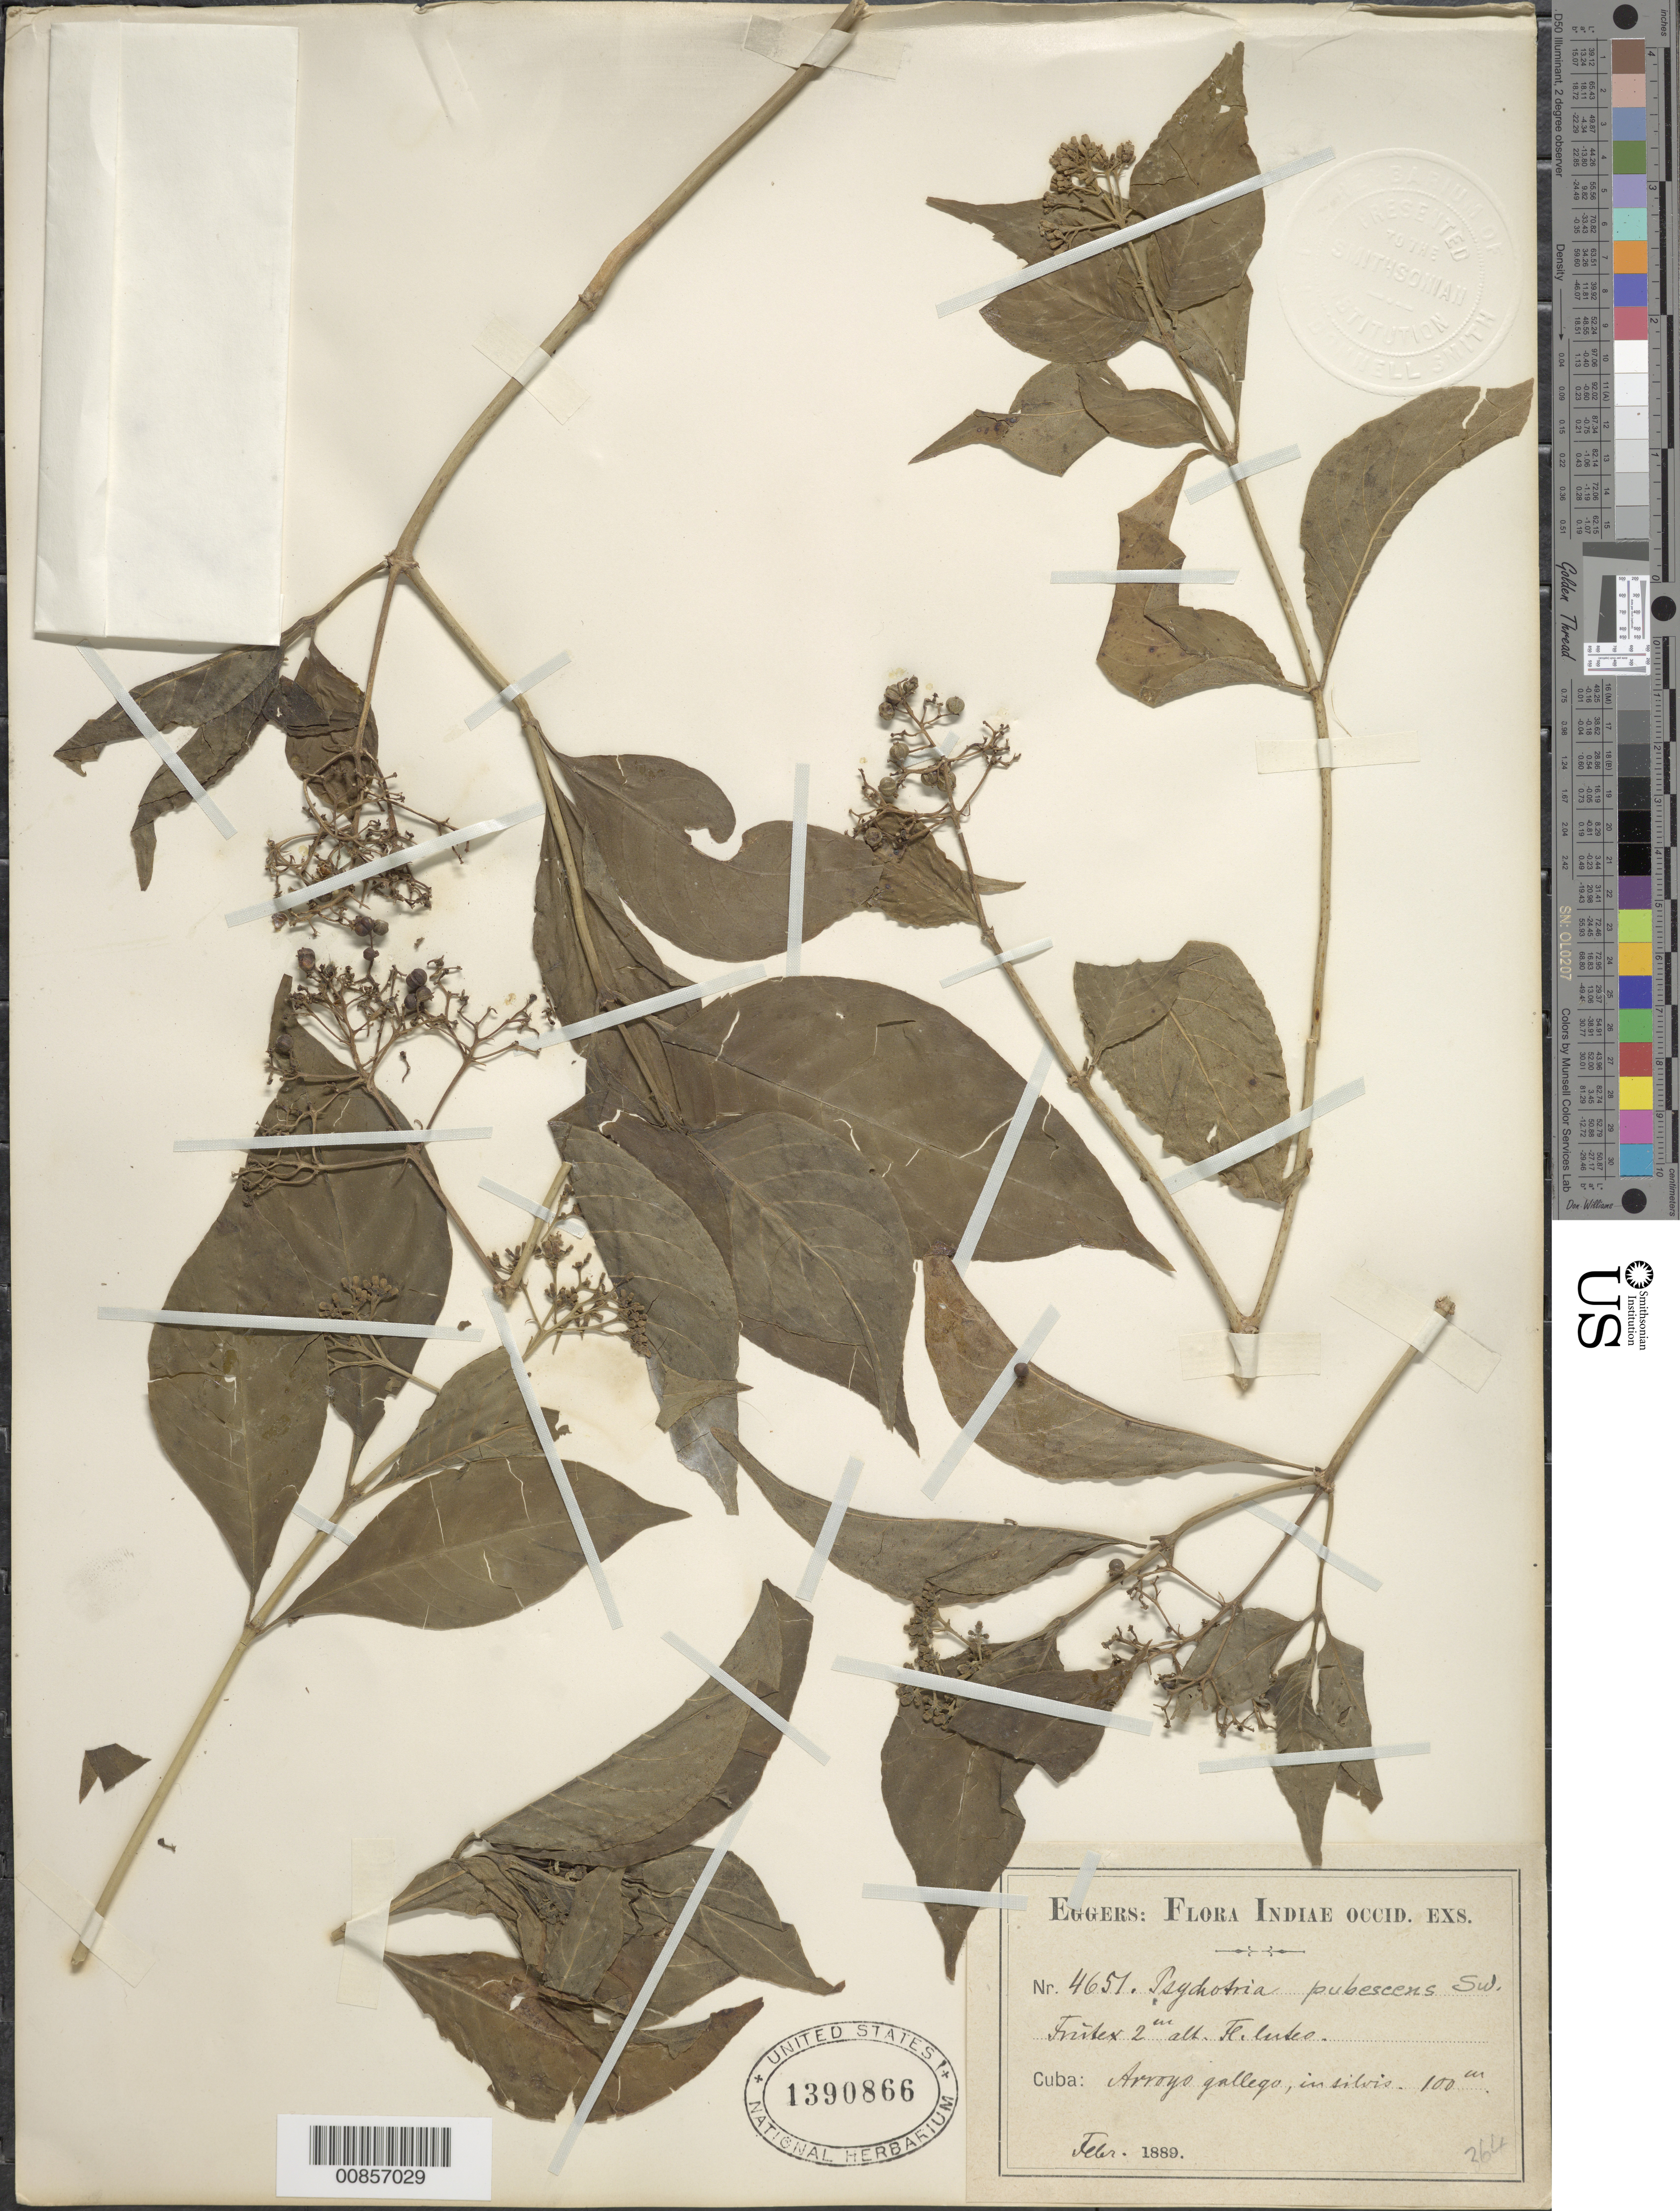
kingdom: Plantae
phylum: Tracheophyta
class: Magnoliopsida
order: Gentianales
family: Rubiaceae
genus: Psychotria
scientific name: Psychotria pubescens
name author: Sw.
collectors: H. F. A. von Eggers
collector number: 4651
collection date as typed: Feb 1889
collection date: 1889-02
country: Cuba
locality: Arroyo Gallego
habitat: In silvis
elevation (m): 100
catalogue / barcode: US 1390866